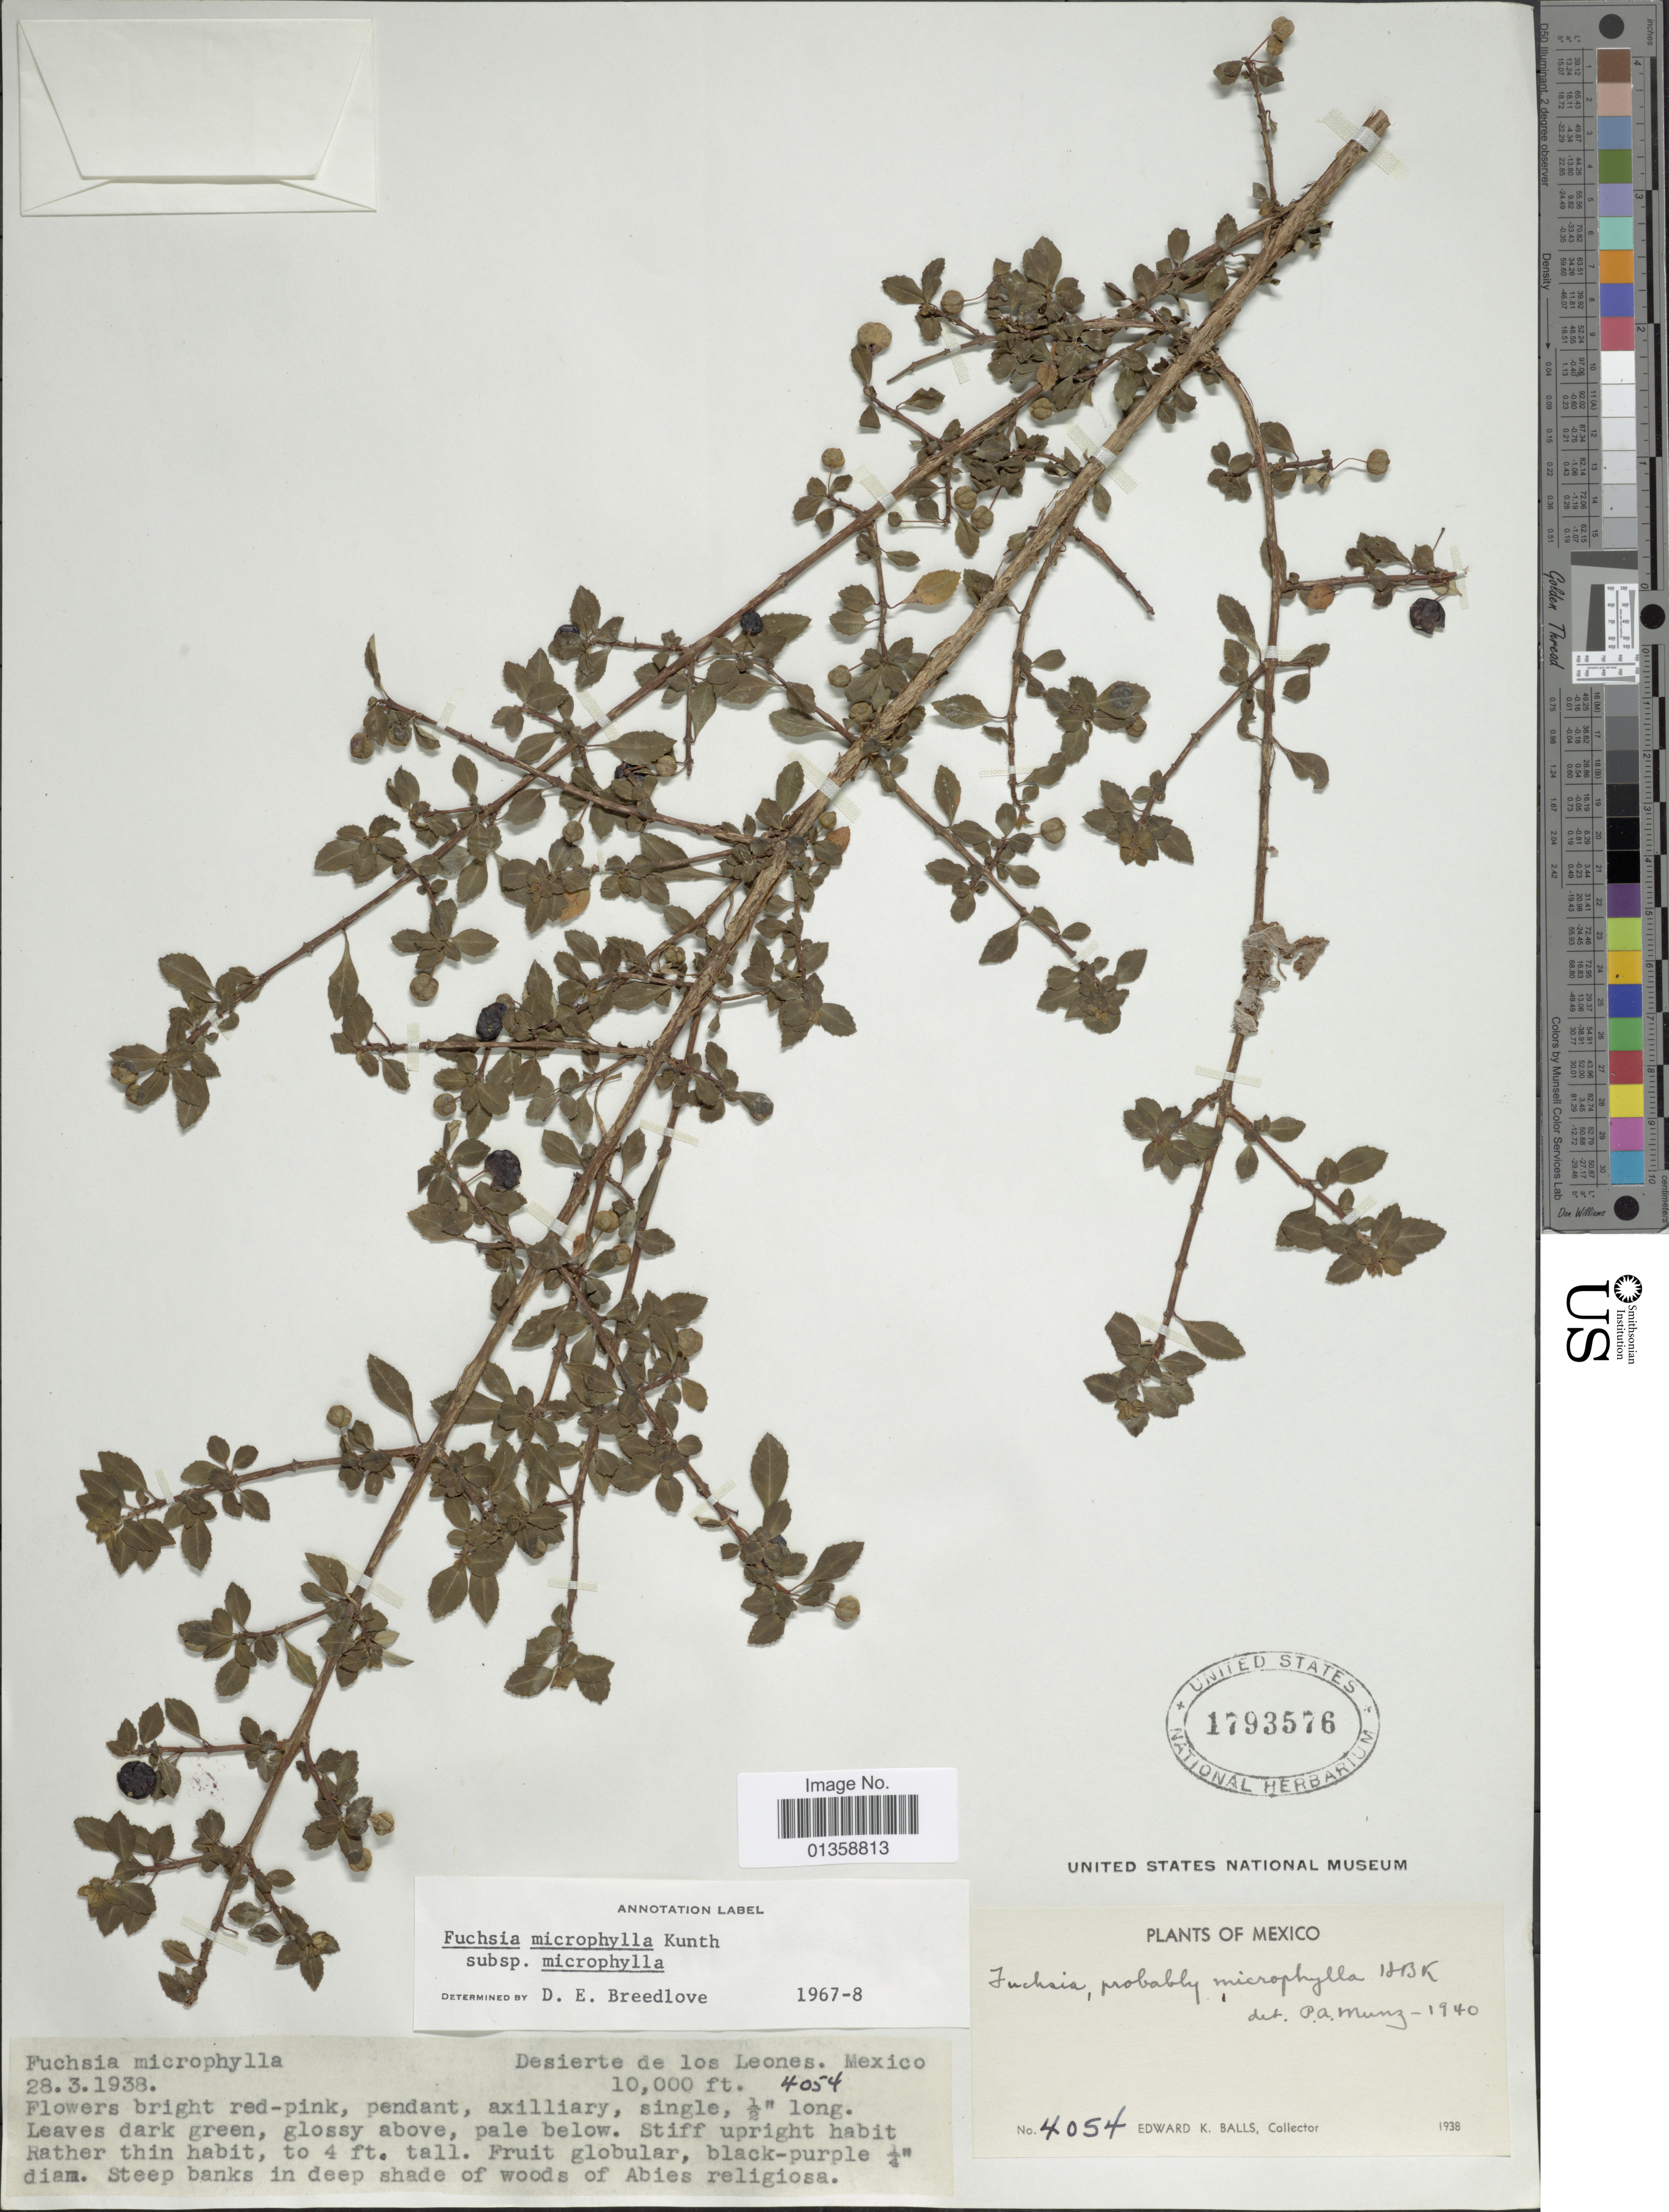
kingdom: Plantae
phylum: Tracheophyta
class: Magnoliopsida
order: Myrtales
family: Onagraceae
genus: Fuchsia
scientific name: Fuchsia microphylla subsp. microphylla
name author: Kunth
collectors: E. K. Balls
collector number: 4054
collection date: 1938-03-28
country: Mexico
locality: Desierte de los Leones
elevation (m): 3048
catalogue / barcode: US 1793576